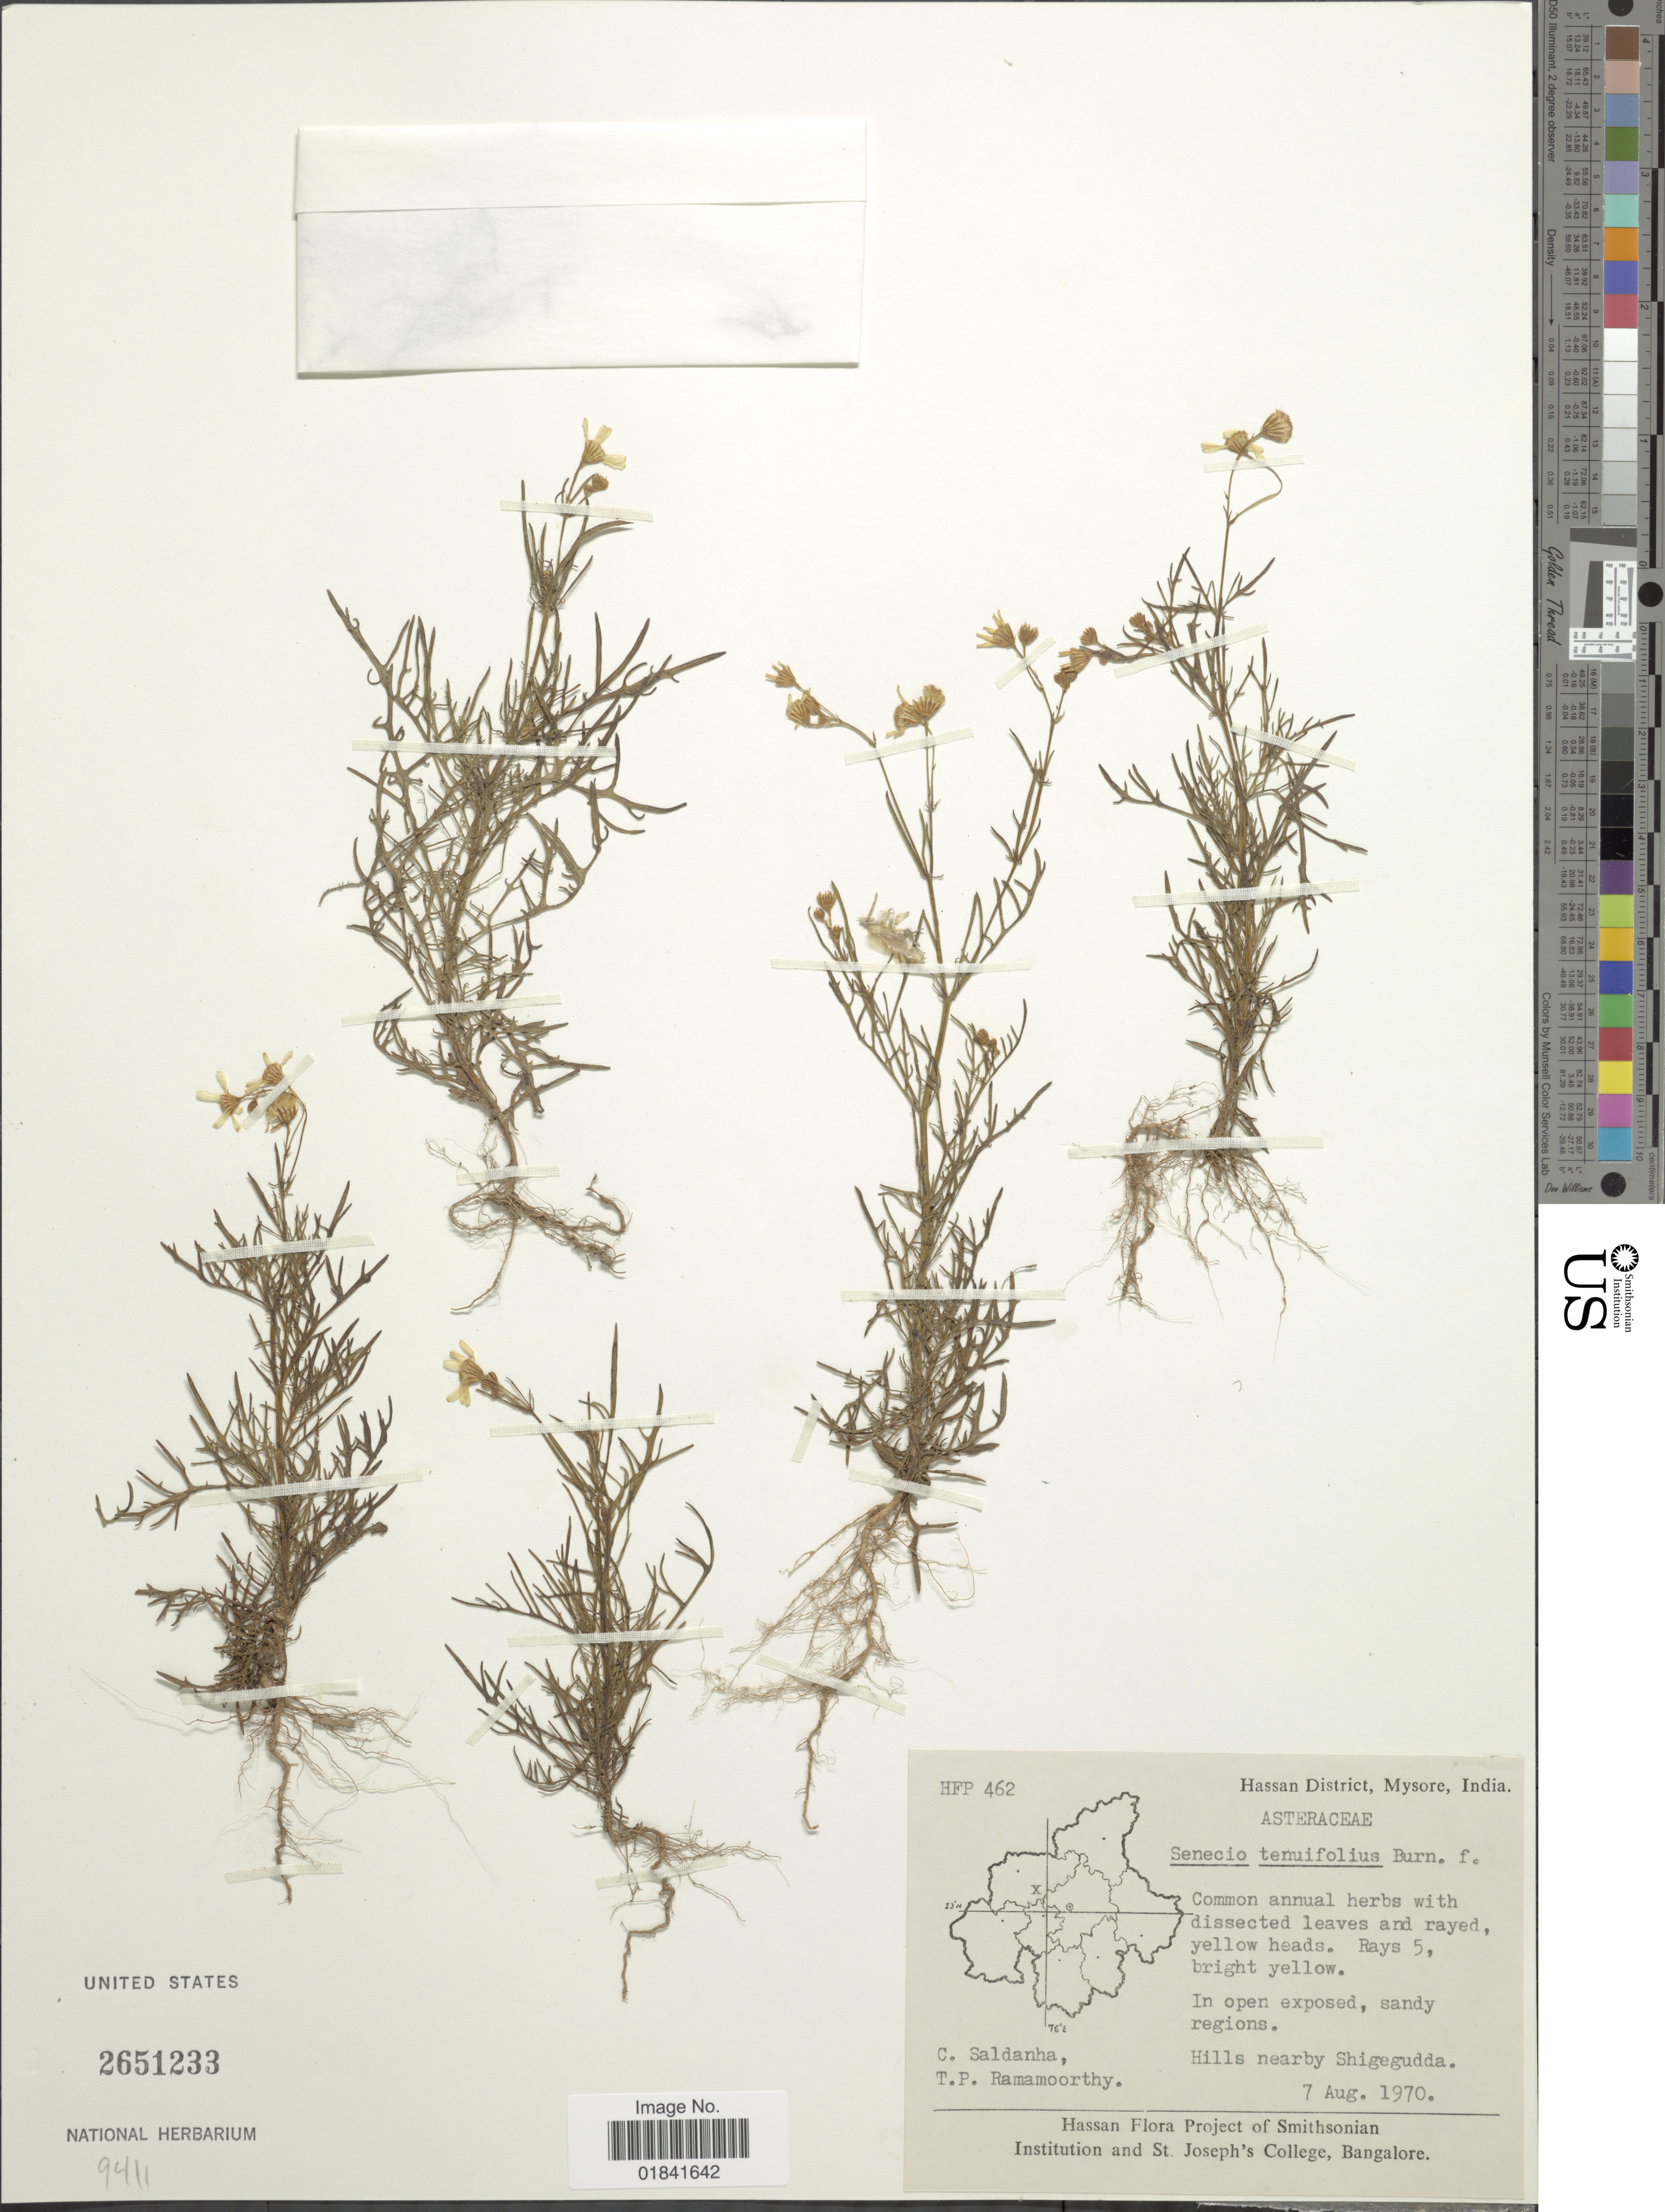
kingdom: Plantae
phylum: Tracheophyta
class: Magnoliopsida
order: Asterales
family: Asteraceae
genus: Senecio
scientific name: Senecio tenuifolius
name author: Burm. f.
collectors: C. Saldanha & T. P. Ramamoorthy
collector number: HFP462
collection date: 1970-08-07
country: India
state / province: Karnataka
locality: Hassan District, Mysore, Hills nearby Shigegudda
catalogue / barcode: US 2651233